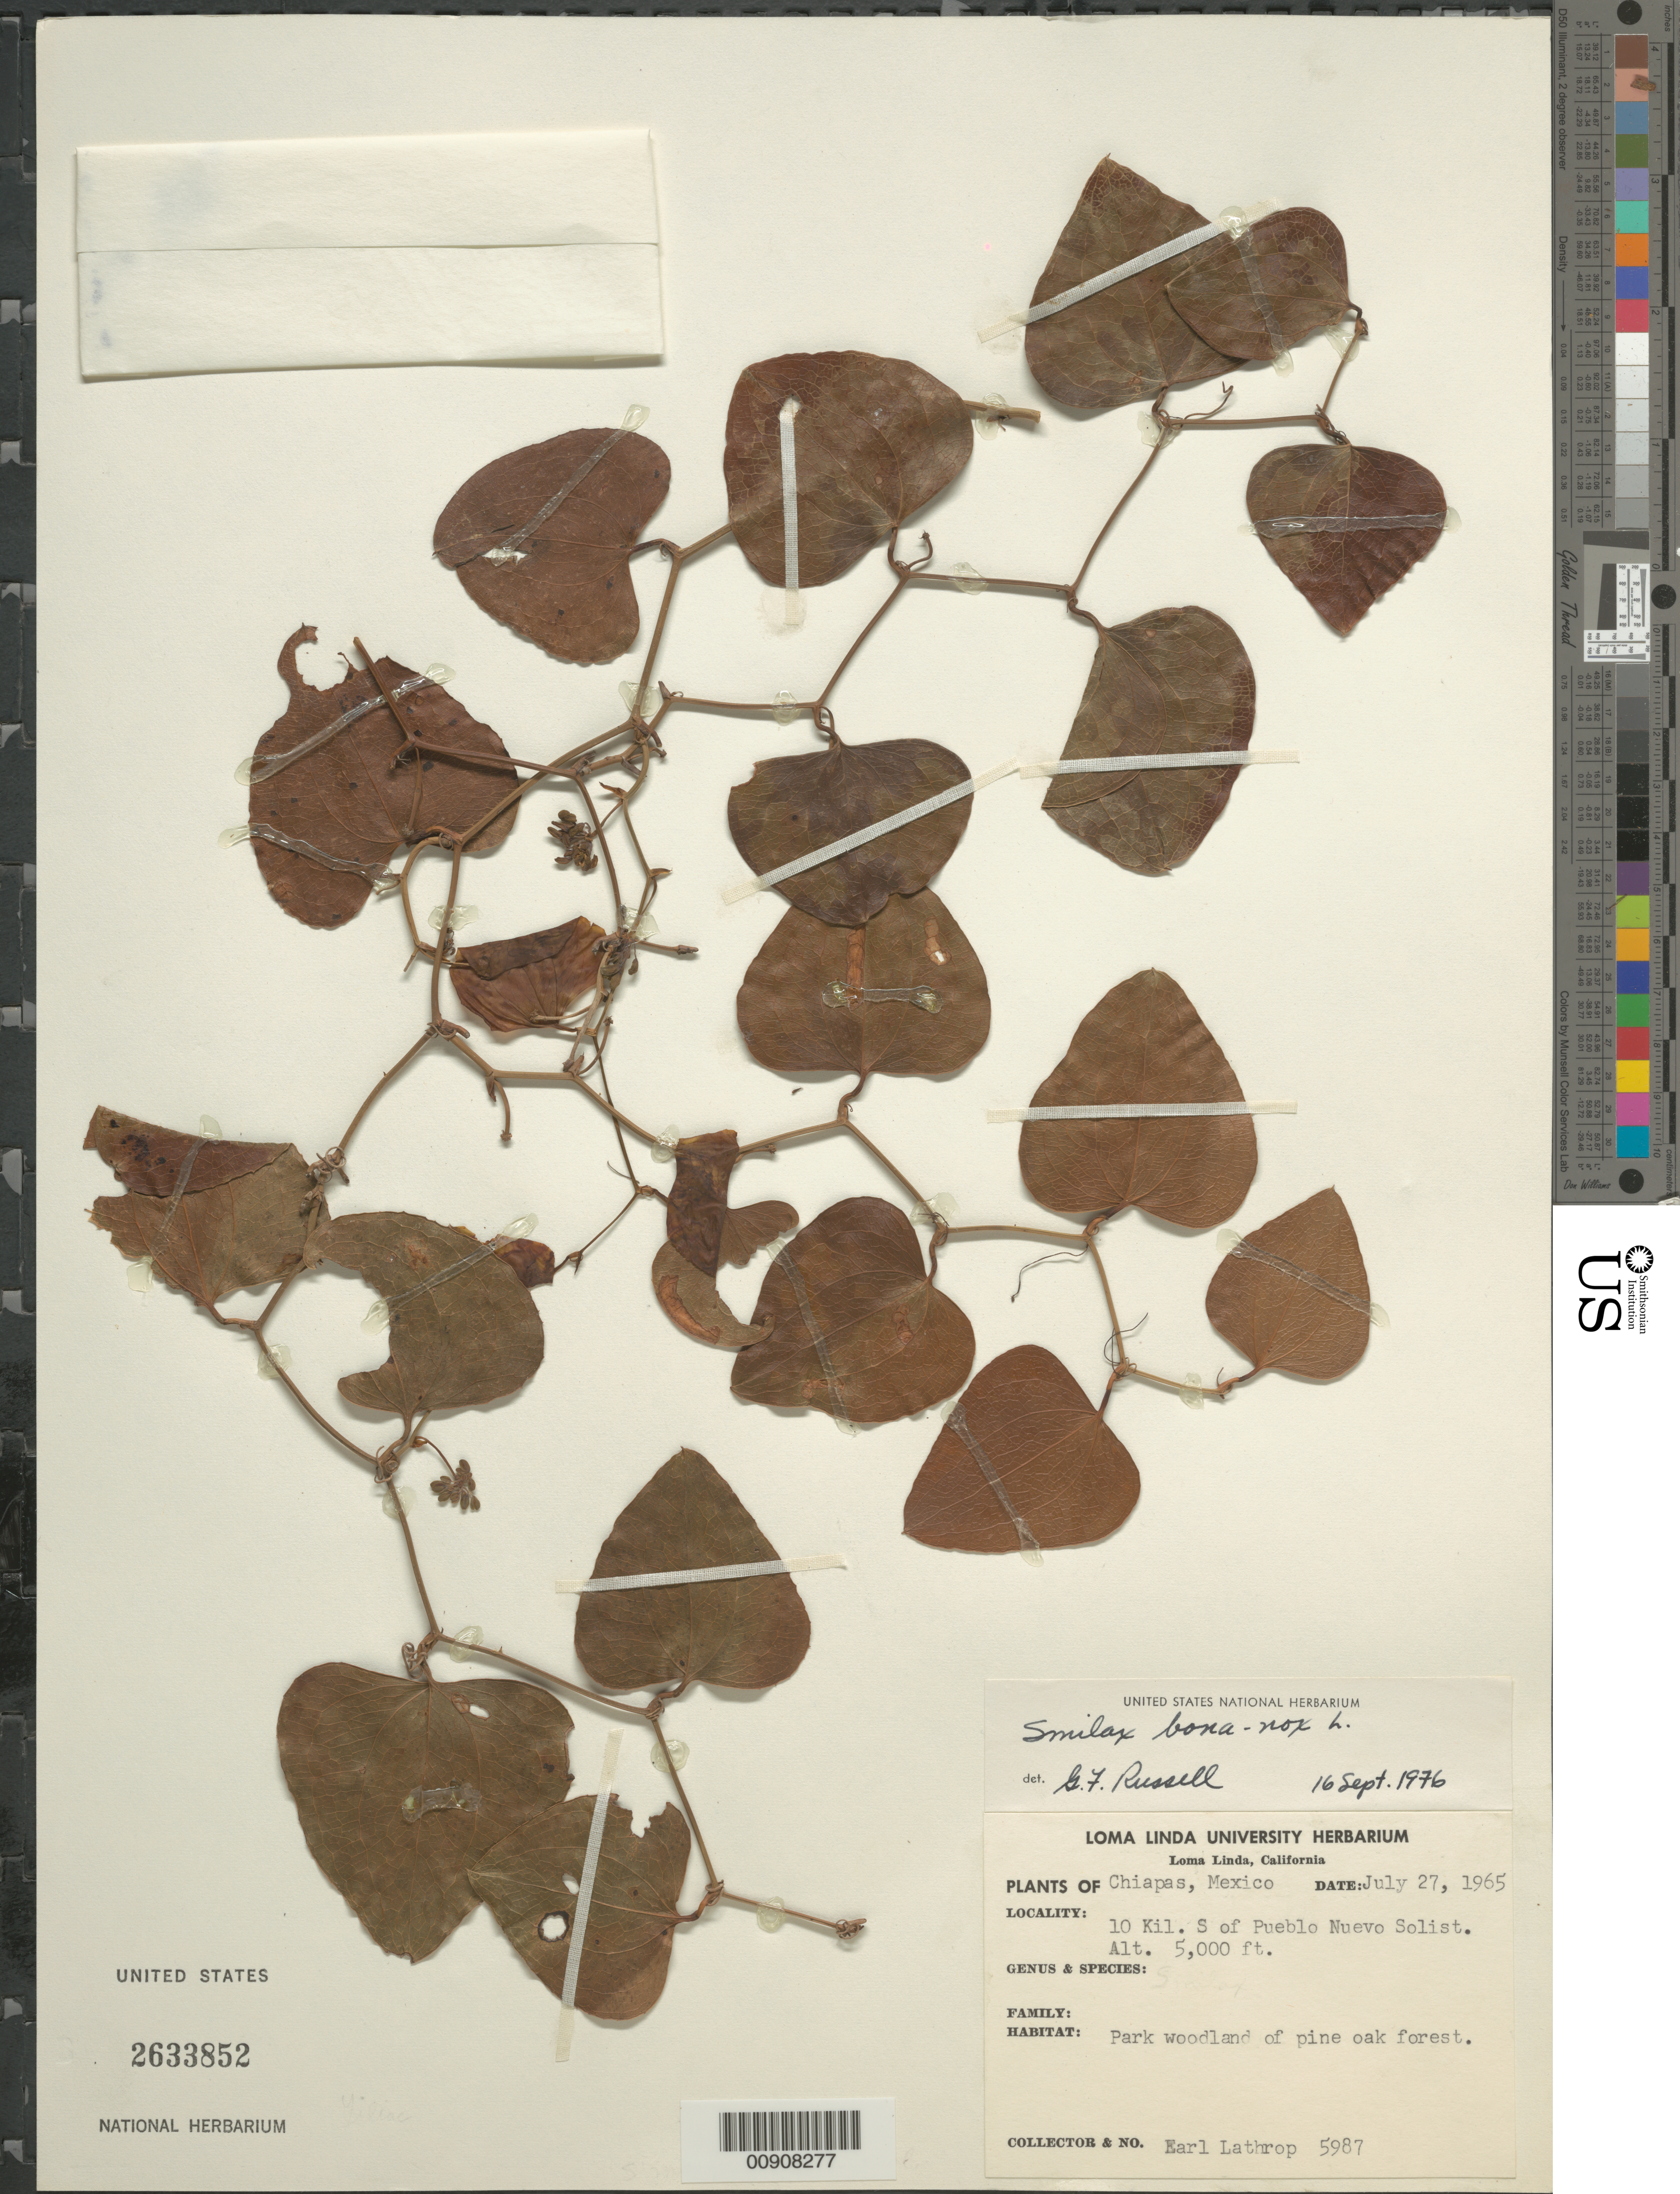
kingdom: Plantae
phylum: Tracheophyta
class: Liliopsida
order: Liliales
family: Smilacaceae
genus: Smilax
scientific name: Smilax bona-nox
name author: L.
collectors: E. W. Lathrop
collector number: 5987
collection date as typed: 27 Jul 1965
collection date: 1965-07-27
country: Mexico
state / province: Chiapas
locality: Chiapas: 10 km. S of Pueblo Nuevo Solistahuacán.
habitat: Park woodland of pine oak forest.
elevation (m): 1524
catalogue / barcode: US 2633852